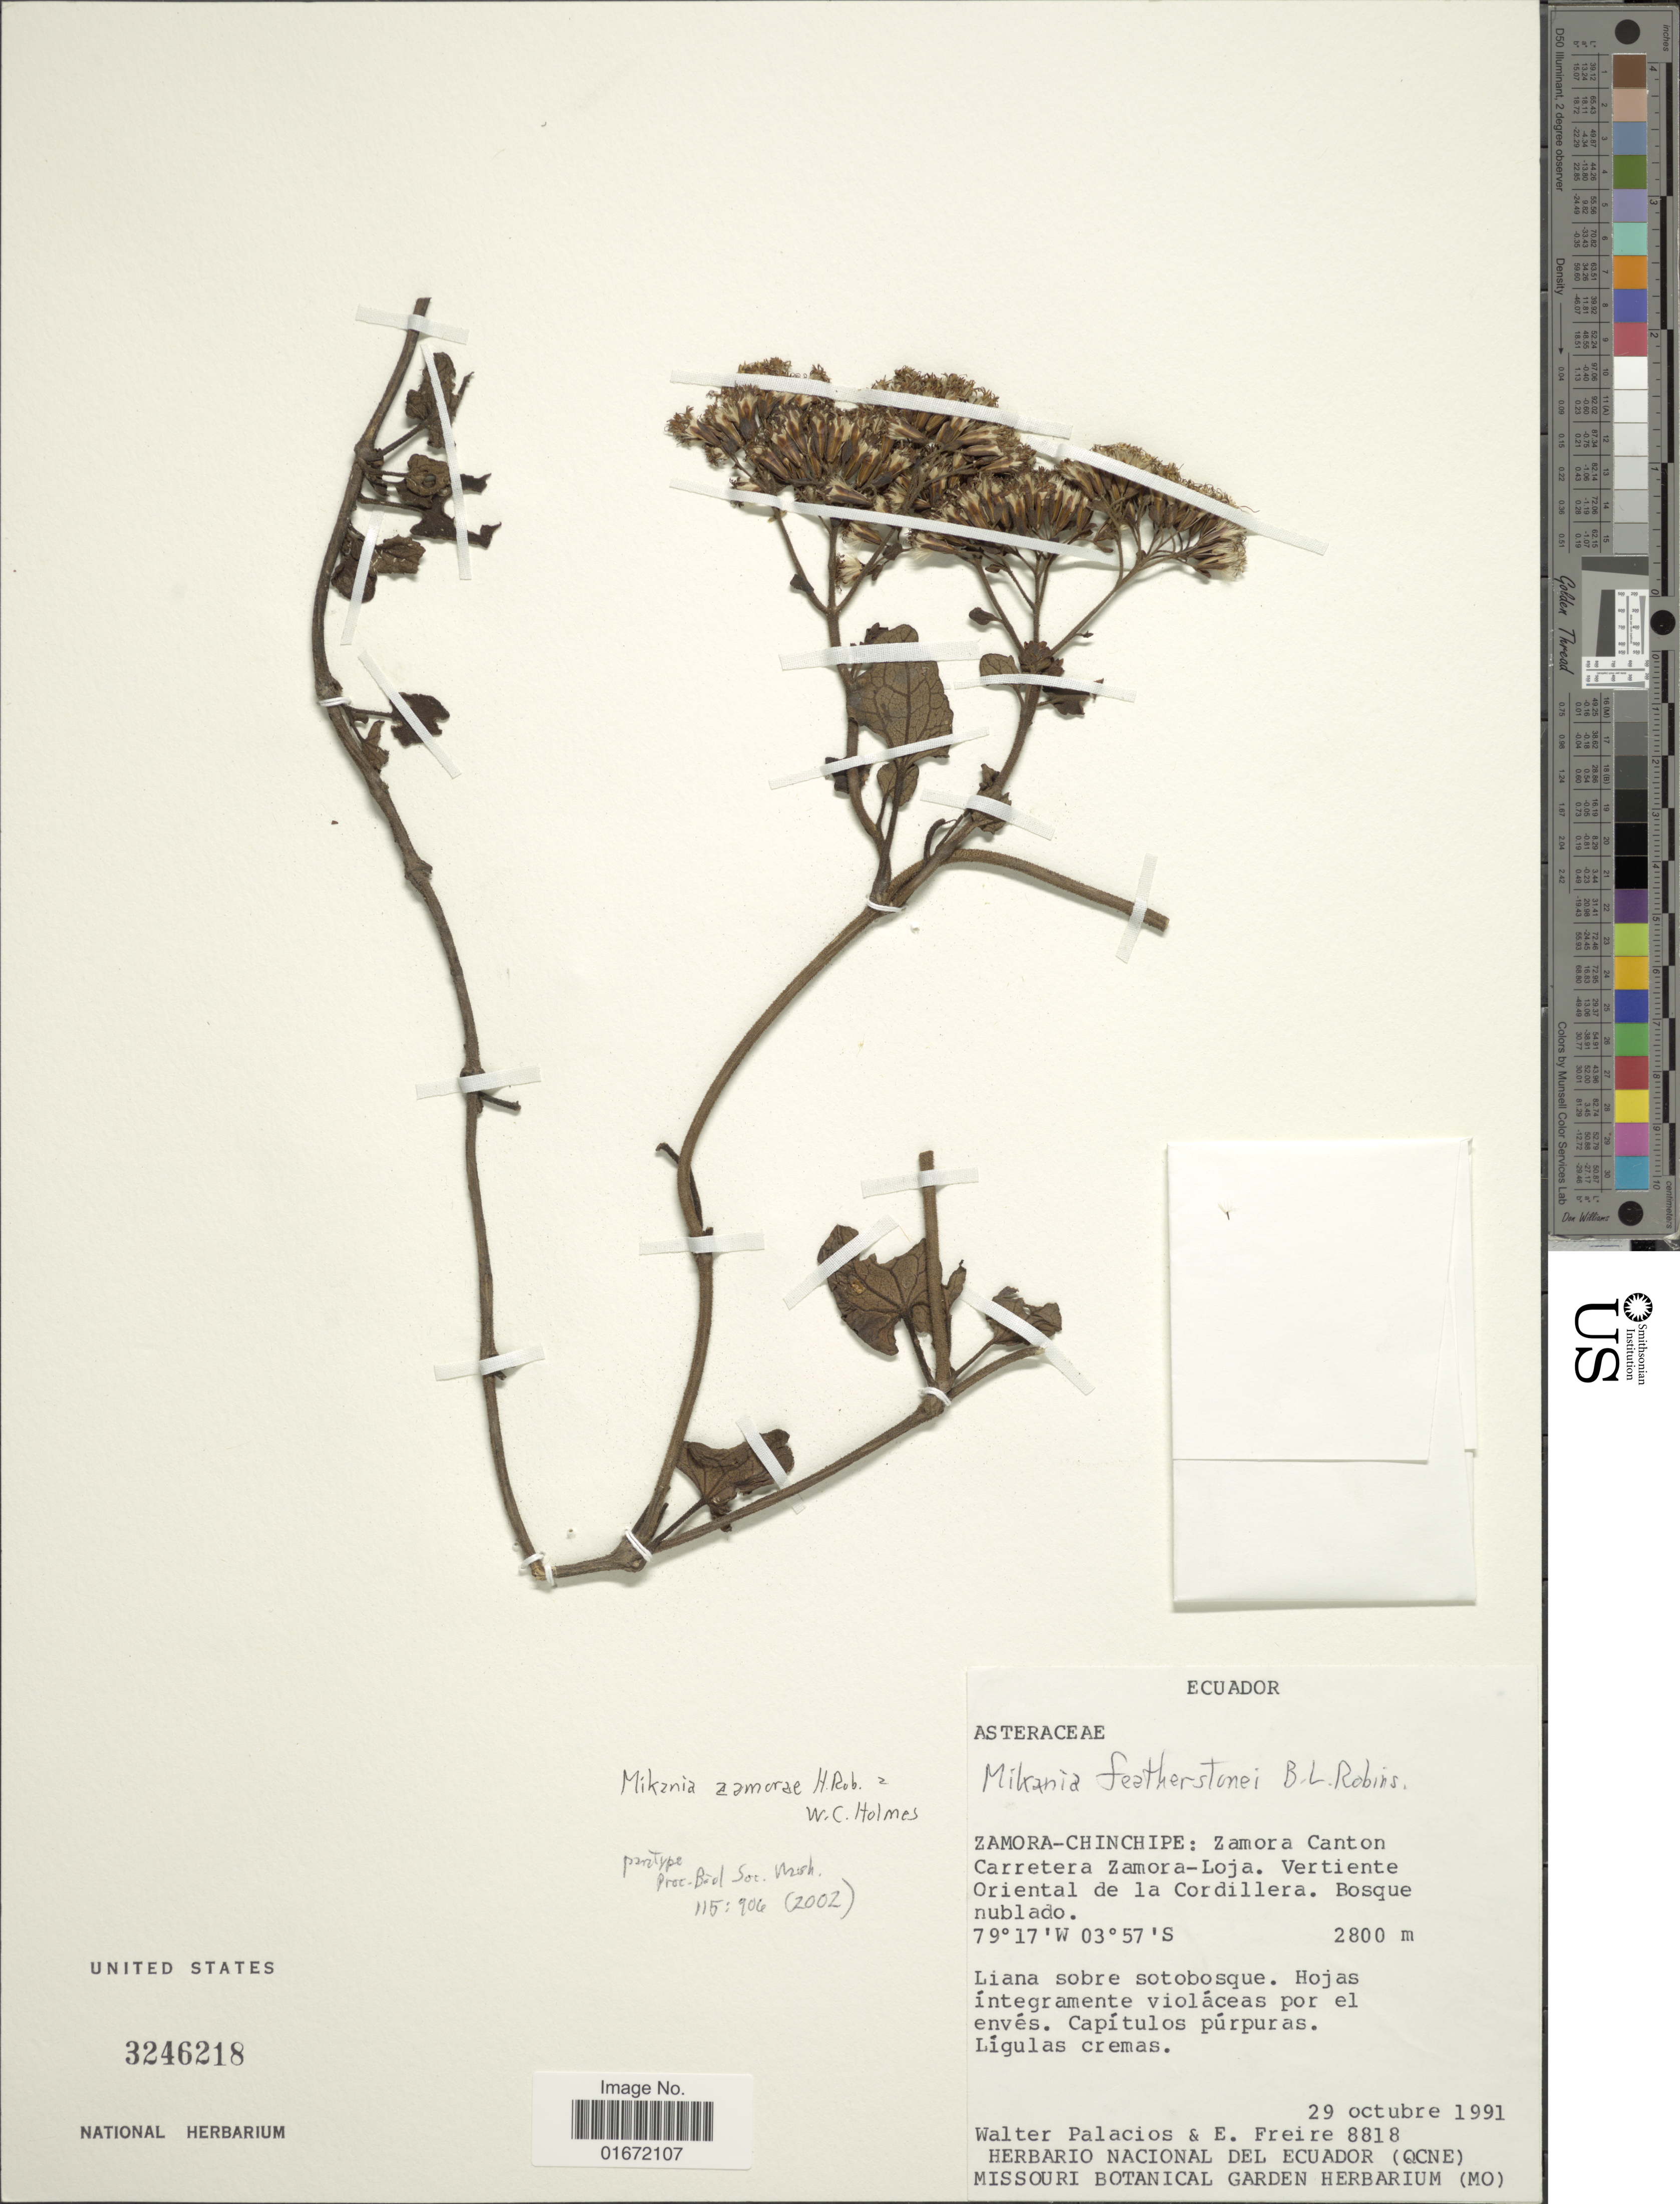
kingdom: Plantae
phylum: Tracheophyta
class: Magnoliopsida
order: Asterales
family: Asteraceae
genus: Mikania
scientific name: Mikania zamorae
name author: H. Rob. & W.C. Holmes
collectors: W. Palacios & E. Freire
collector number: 8818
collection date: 1991-10-29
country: Ecuador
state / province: Zamora-Chinchipe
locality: Zamora-Chinchipe: Zamora Canton. Carretera Zamora-Loja. Vertiente Oriental de la Cordillera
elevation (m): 2800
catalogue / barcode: US 3246218